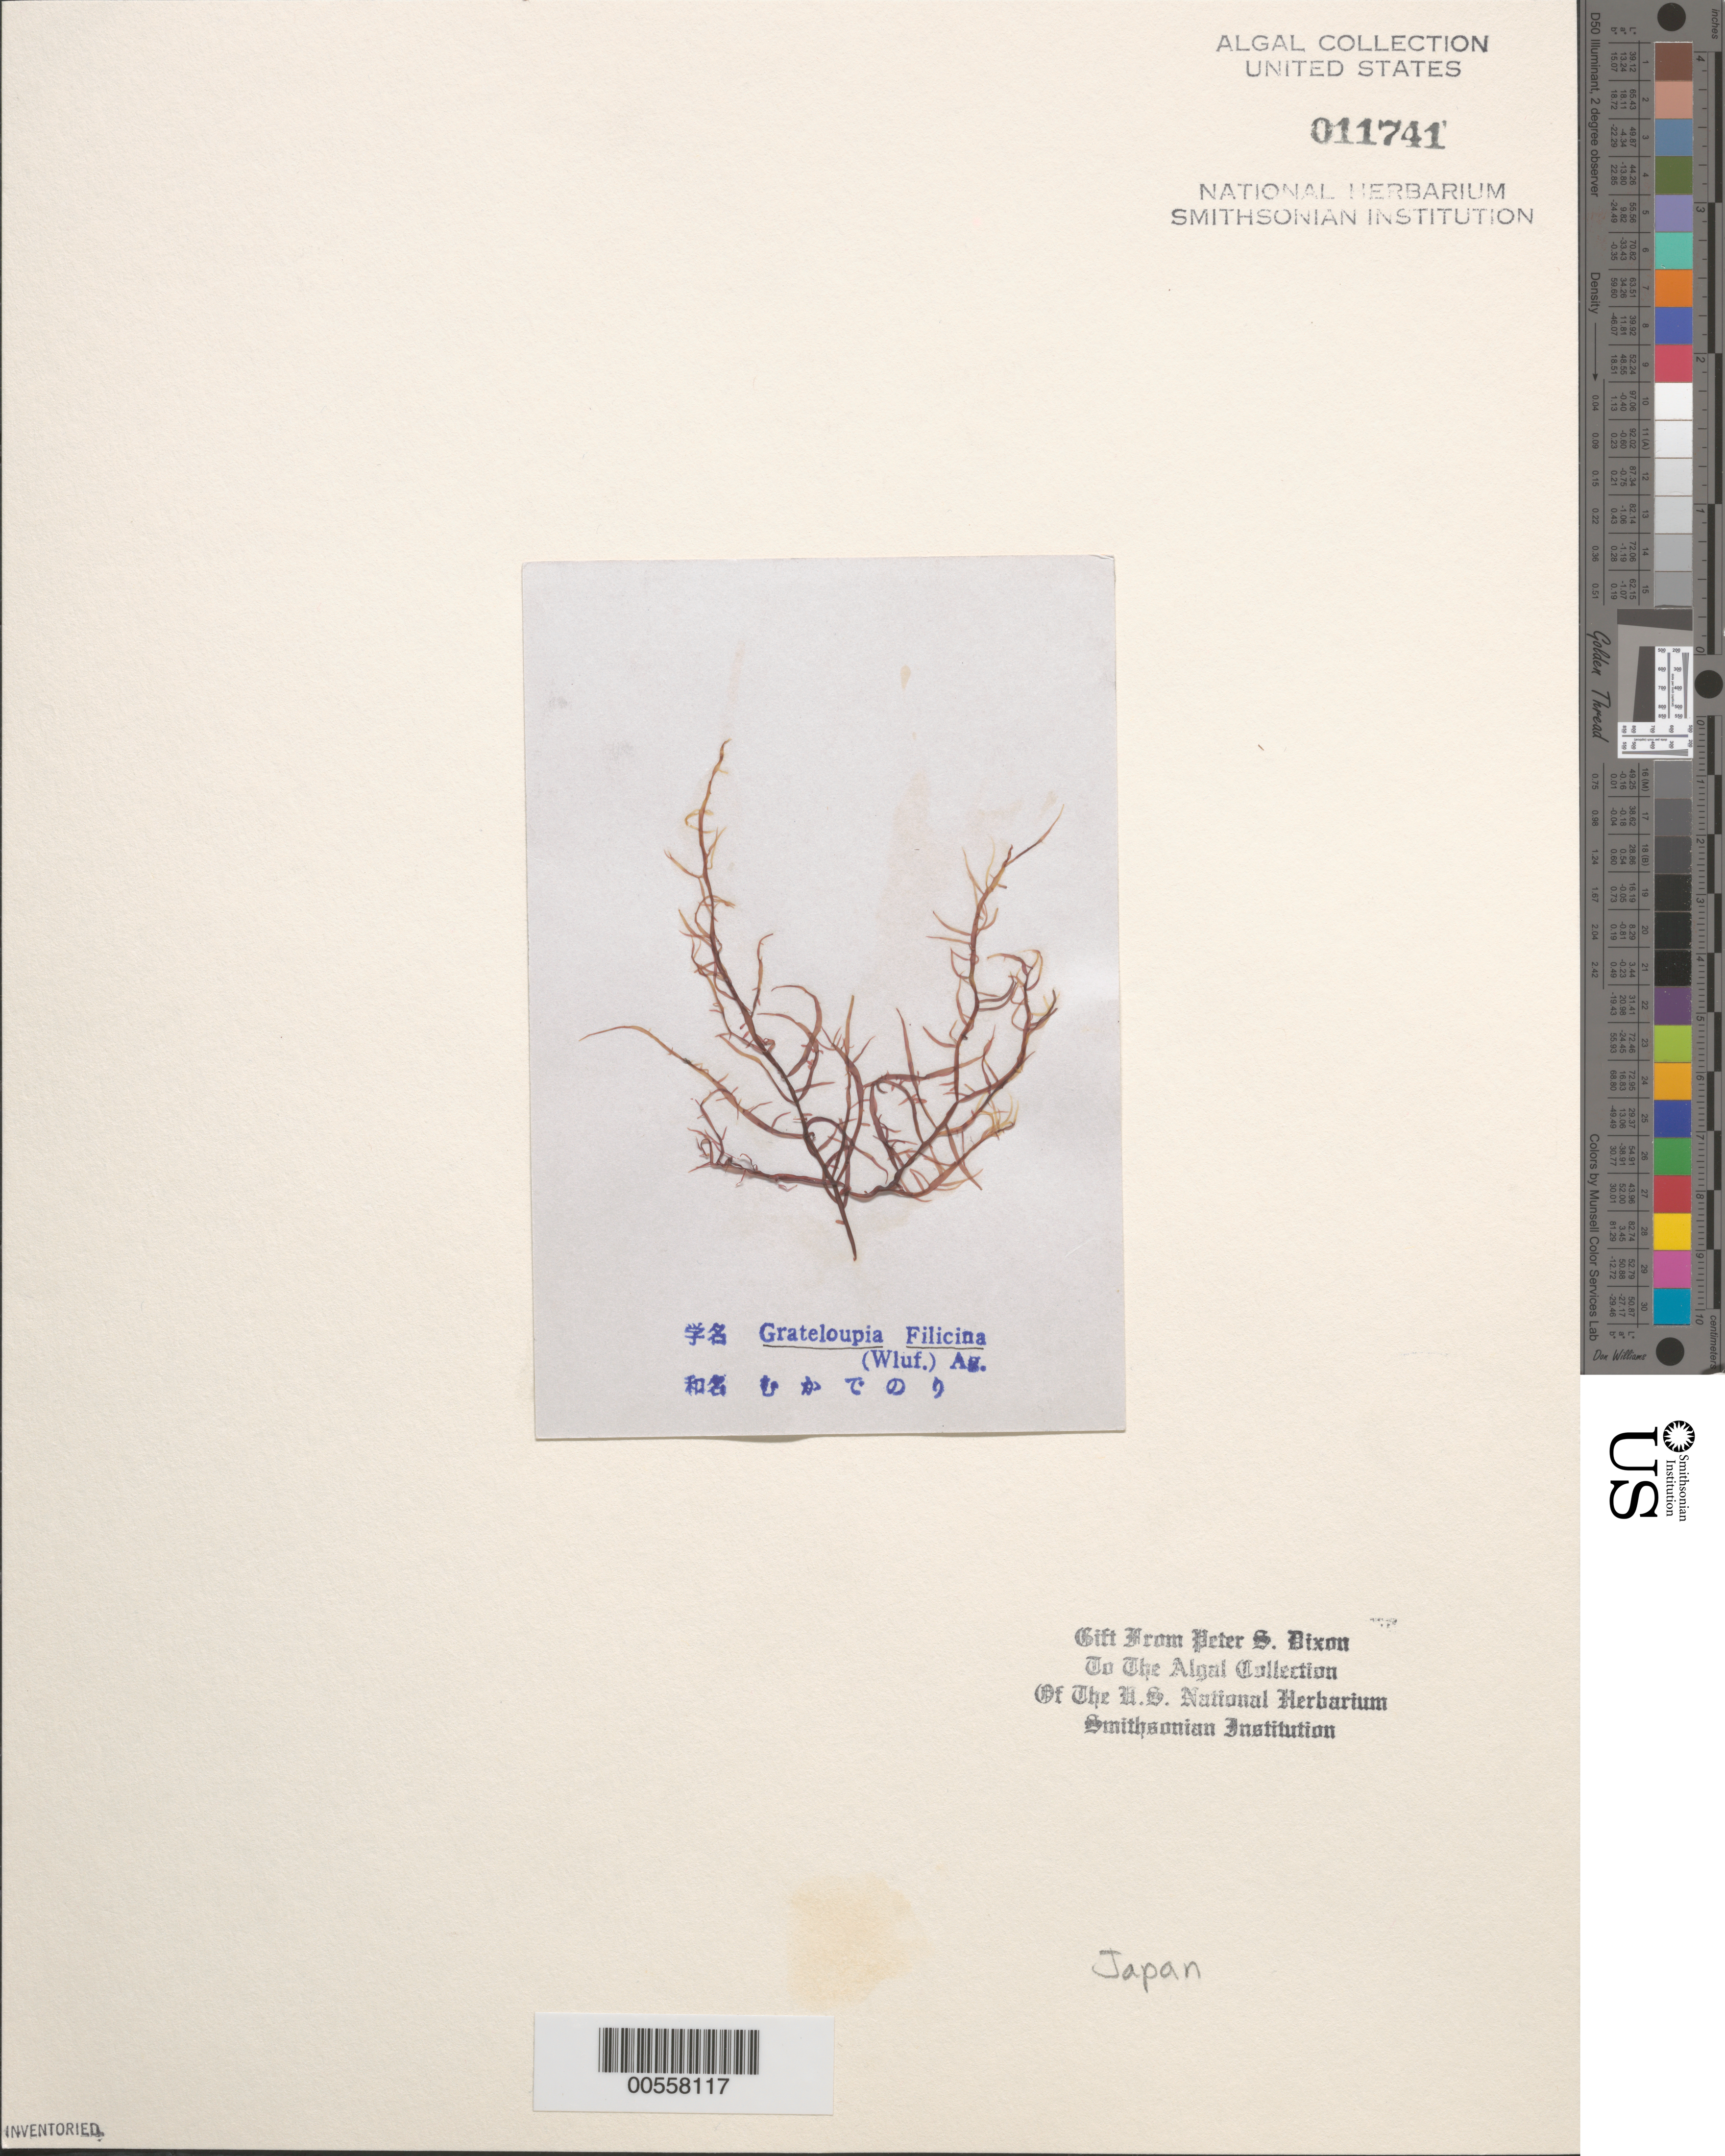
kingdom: Plantae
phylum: Rhodophyta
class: Florideophyceae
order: Halymeniales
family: Halymeniaceae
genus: Grateloupia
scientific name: Grateloupia filicina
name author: (J.V.Lamouroux) C. Agardh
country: Japan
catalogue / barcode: US 11741